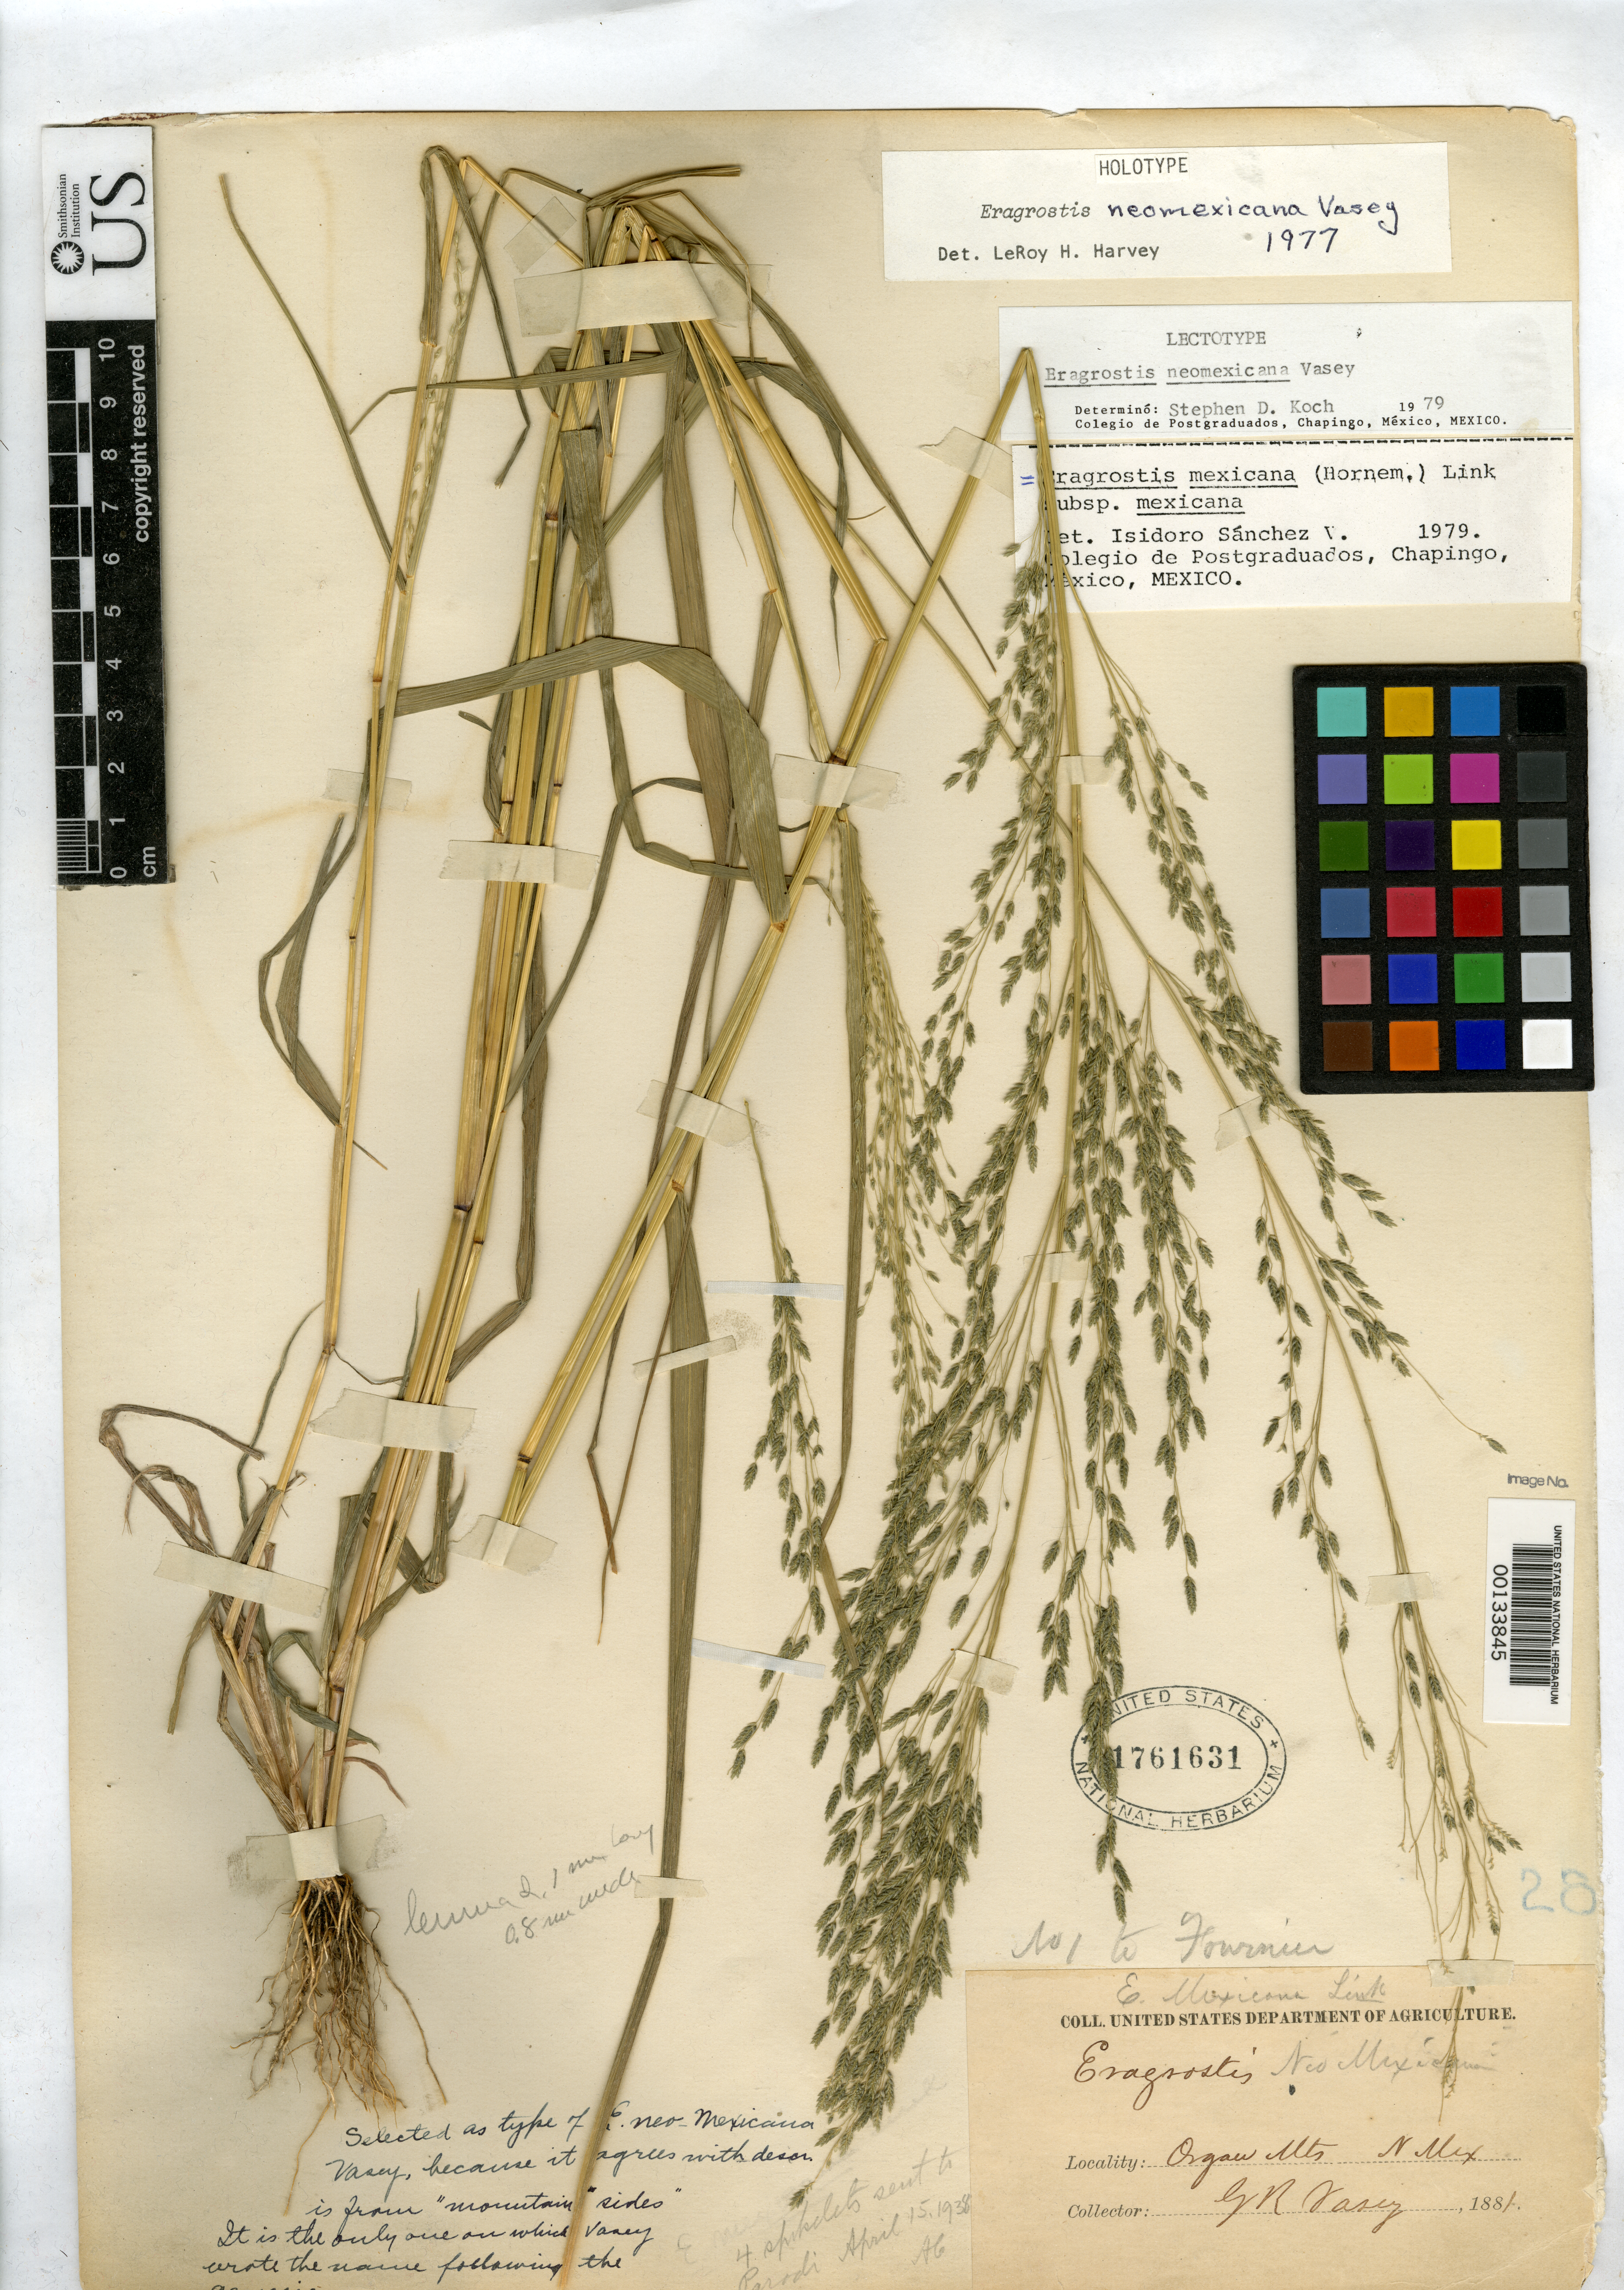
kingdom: Plantae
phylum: Tracheophyta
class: Liliopsida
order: Poales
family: Poaceae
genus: Eragrostis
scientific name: Eragrostis neomexicana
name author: Vasey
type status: Isotype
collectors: G. R. Vasey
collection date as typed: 1881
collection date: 1881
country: United States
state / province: New Mexico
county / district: Dona Ana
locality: Organ Mtns.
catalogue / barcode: US 1761631